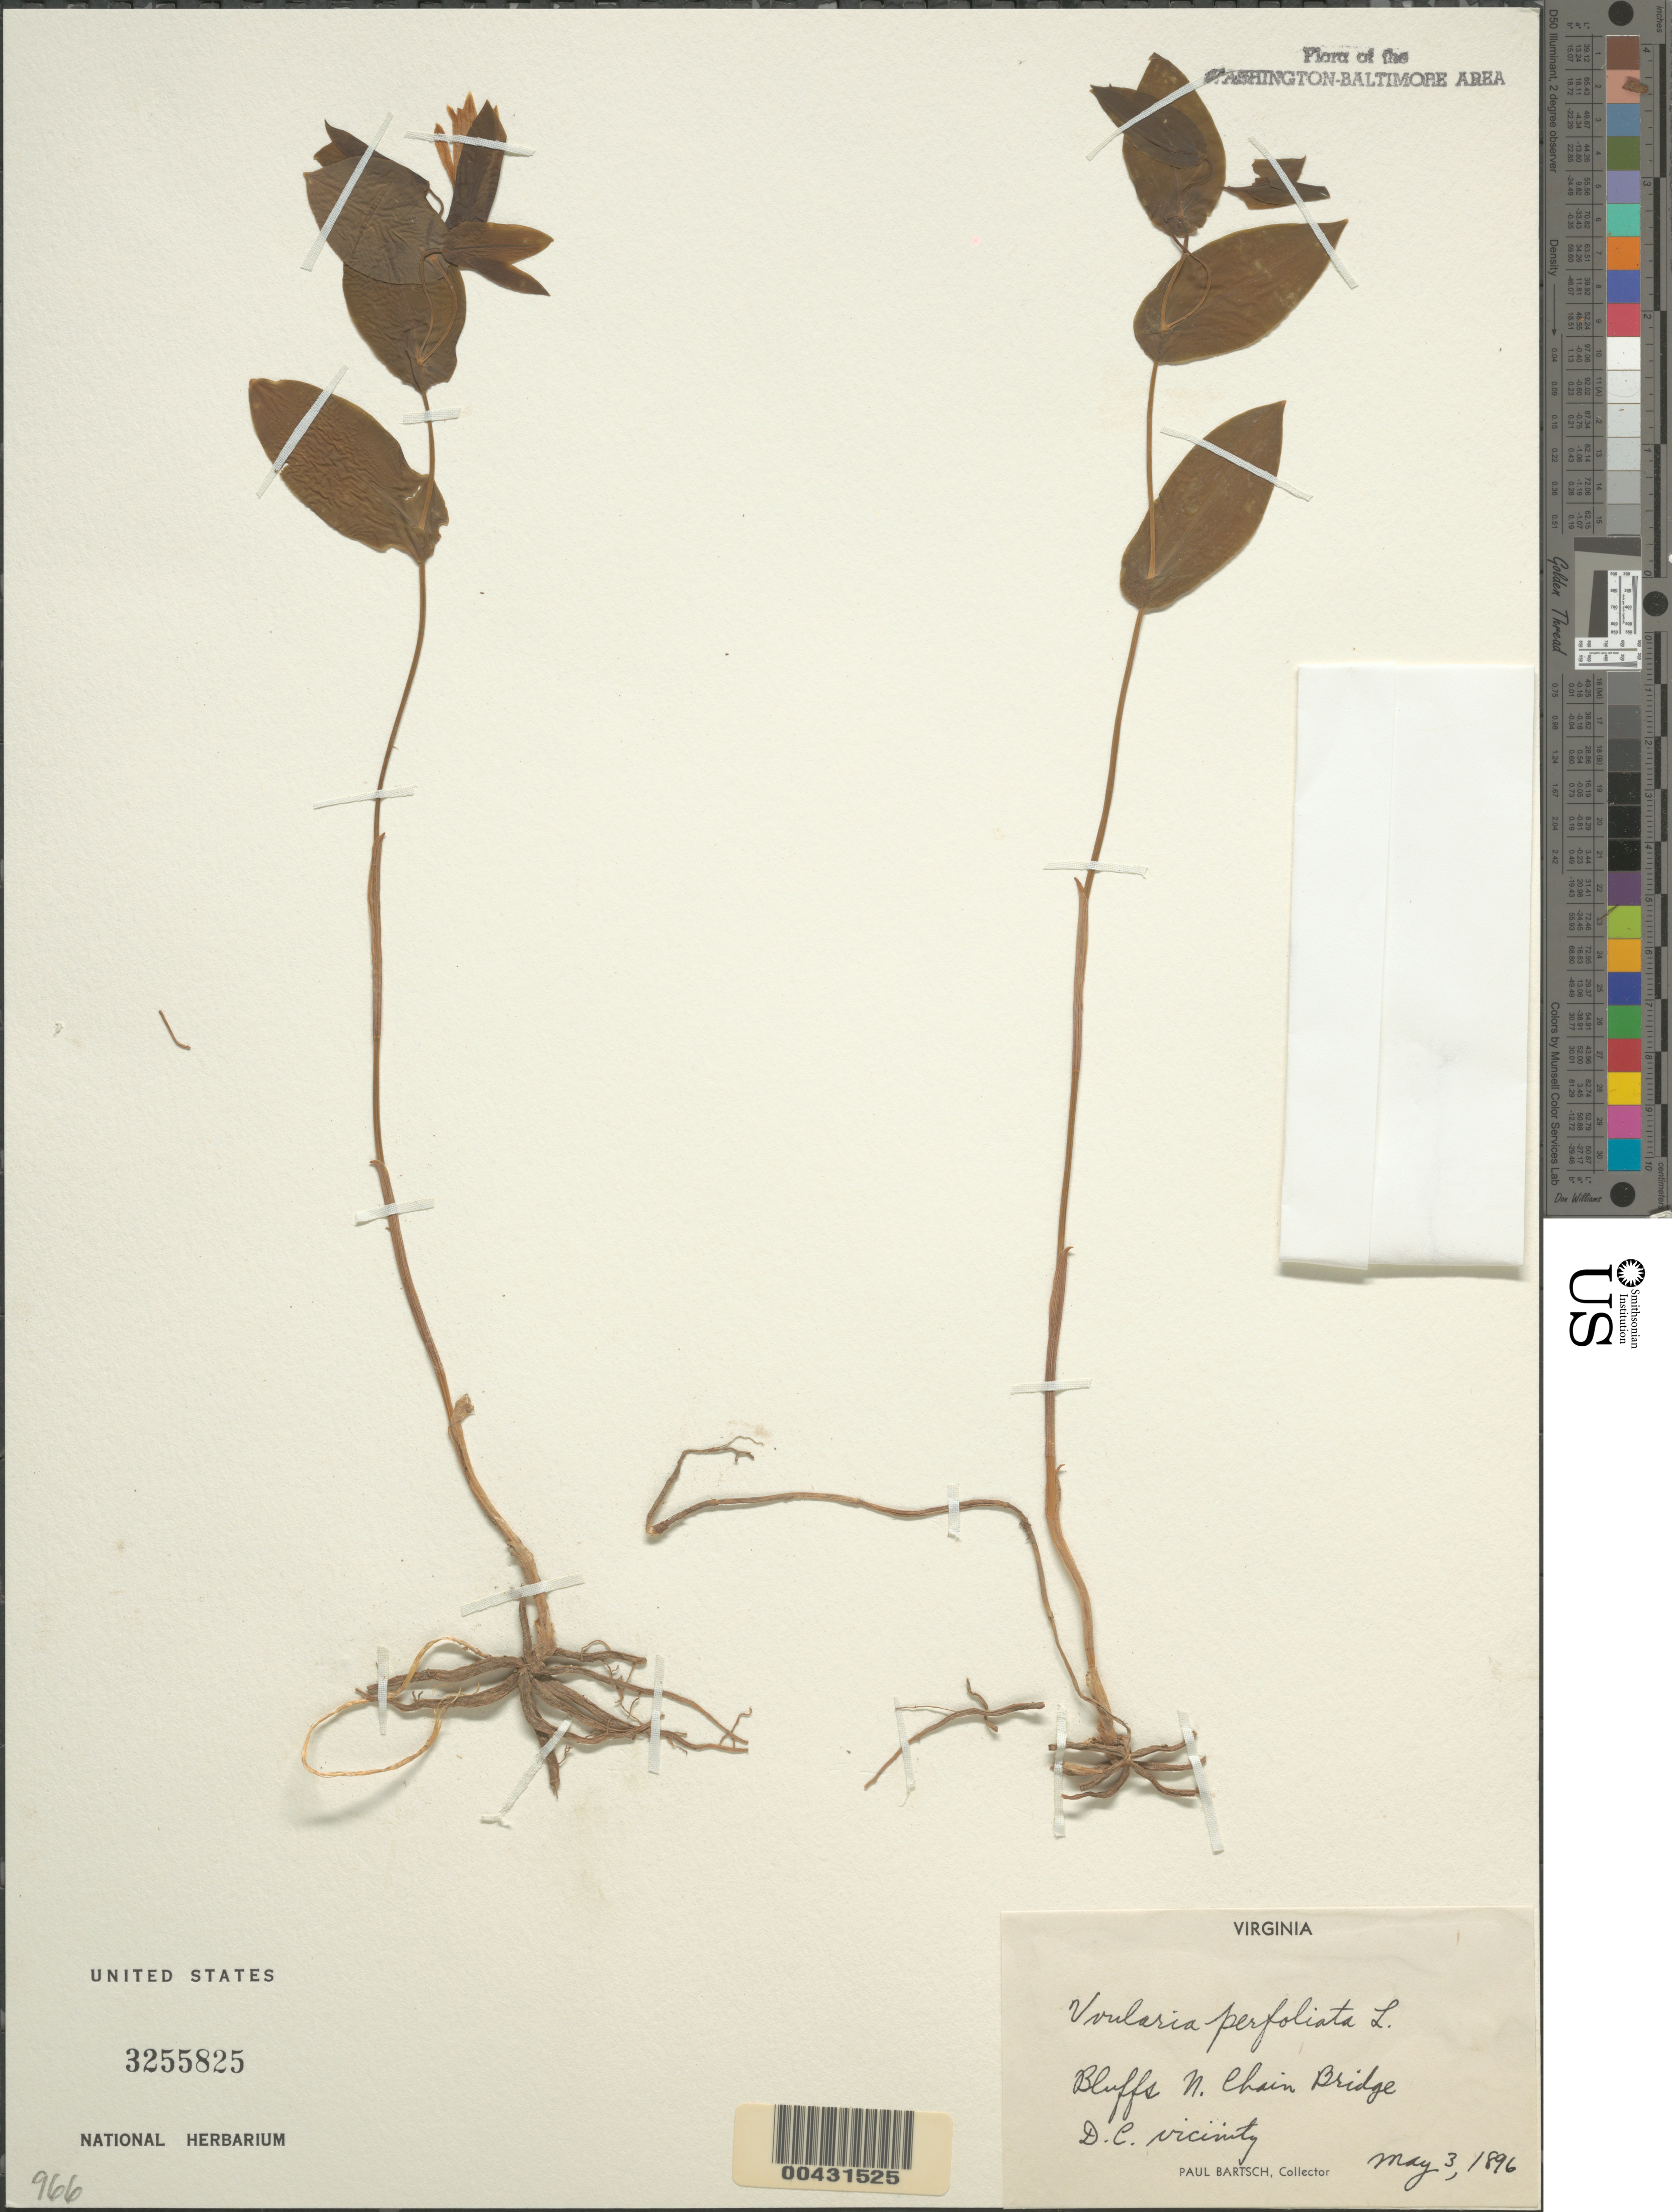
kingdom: Plantae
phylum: Tracheophyta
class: Liliopsida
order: Liliales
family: Colchicaceae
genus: Uvularia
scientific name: Uvularia perfoliata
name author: L.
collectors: P. Bartsch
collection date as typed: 03 May 1896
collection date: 1896-05-03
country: United States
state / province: Virginia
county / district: Arlington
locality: N of Chain Bridge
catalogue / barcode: US 3255825